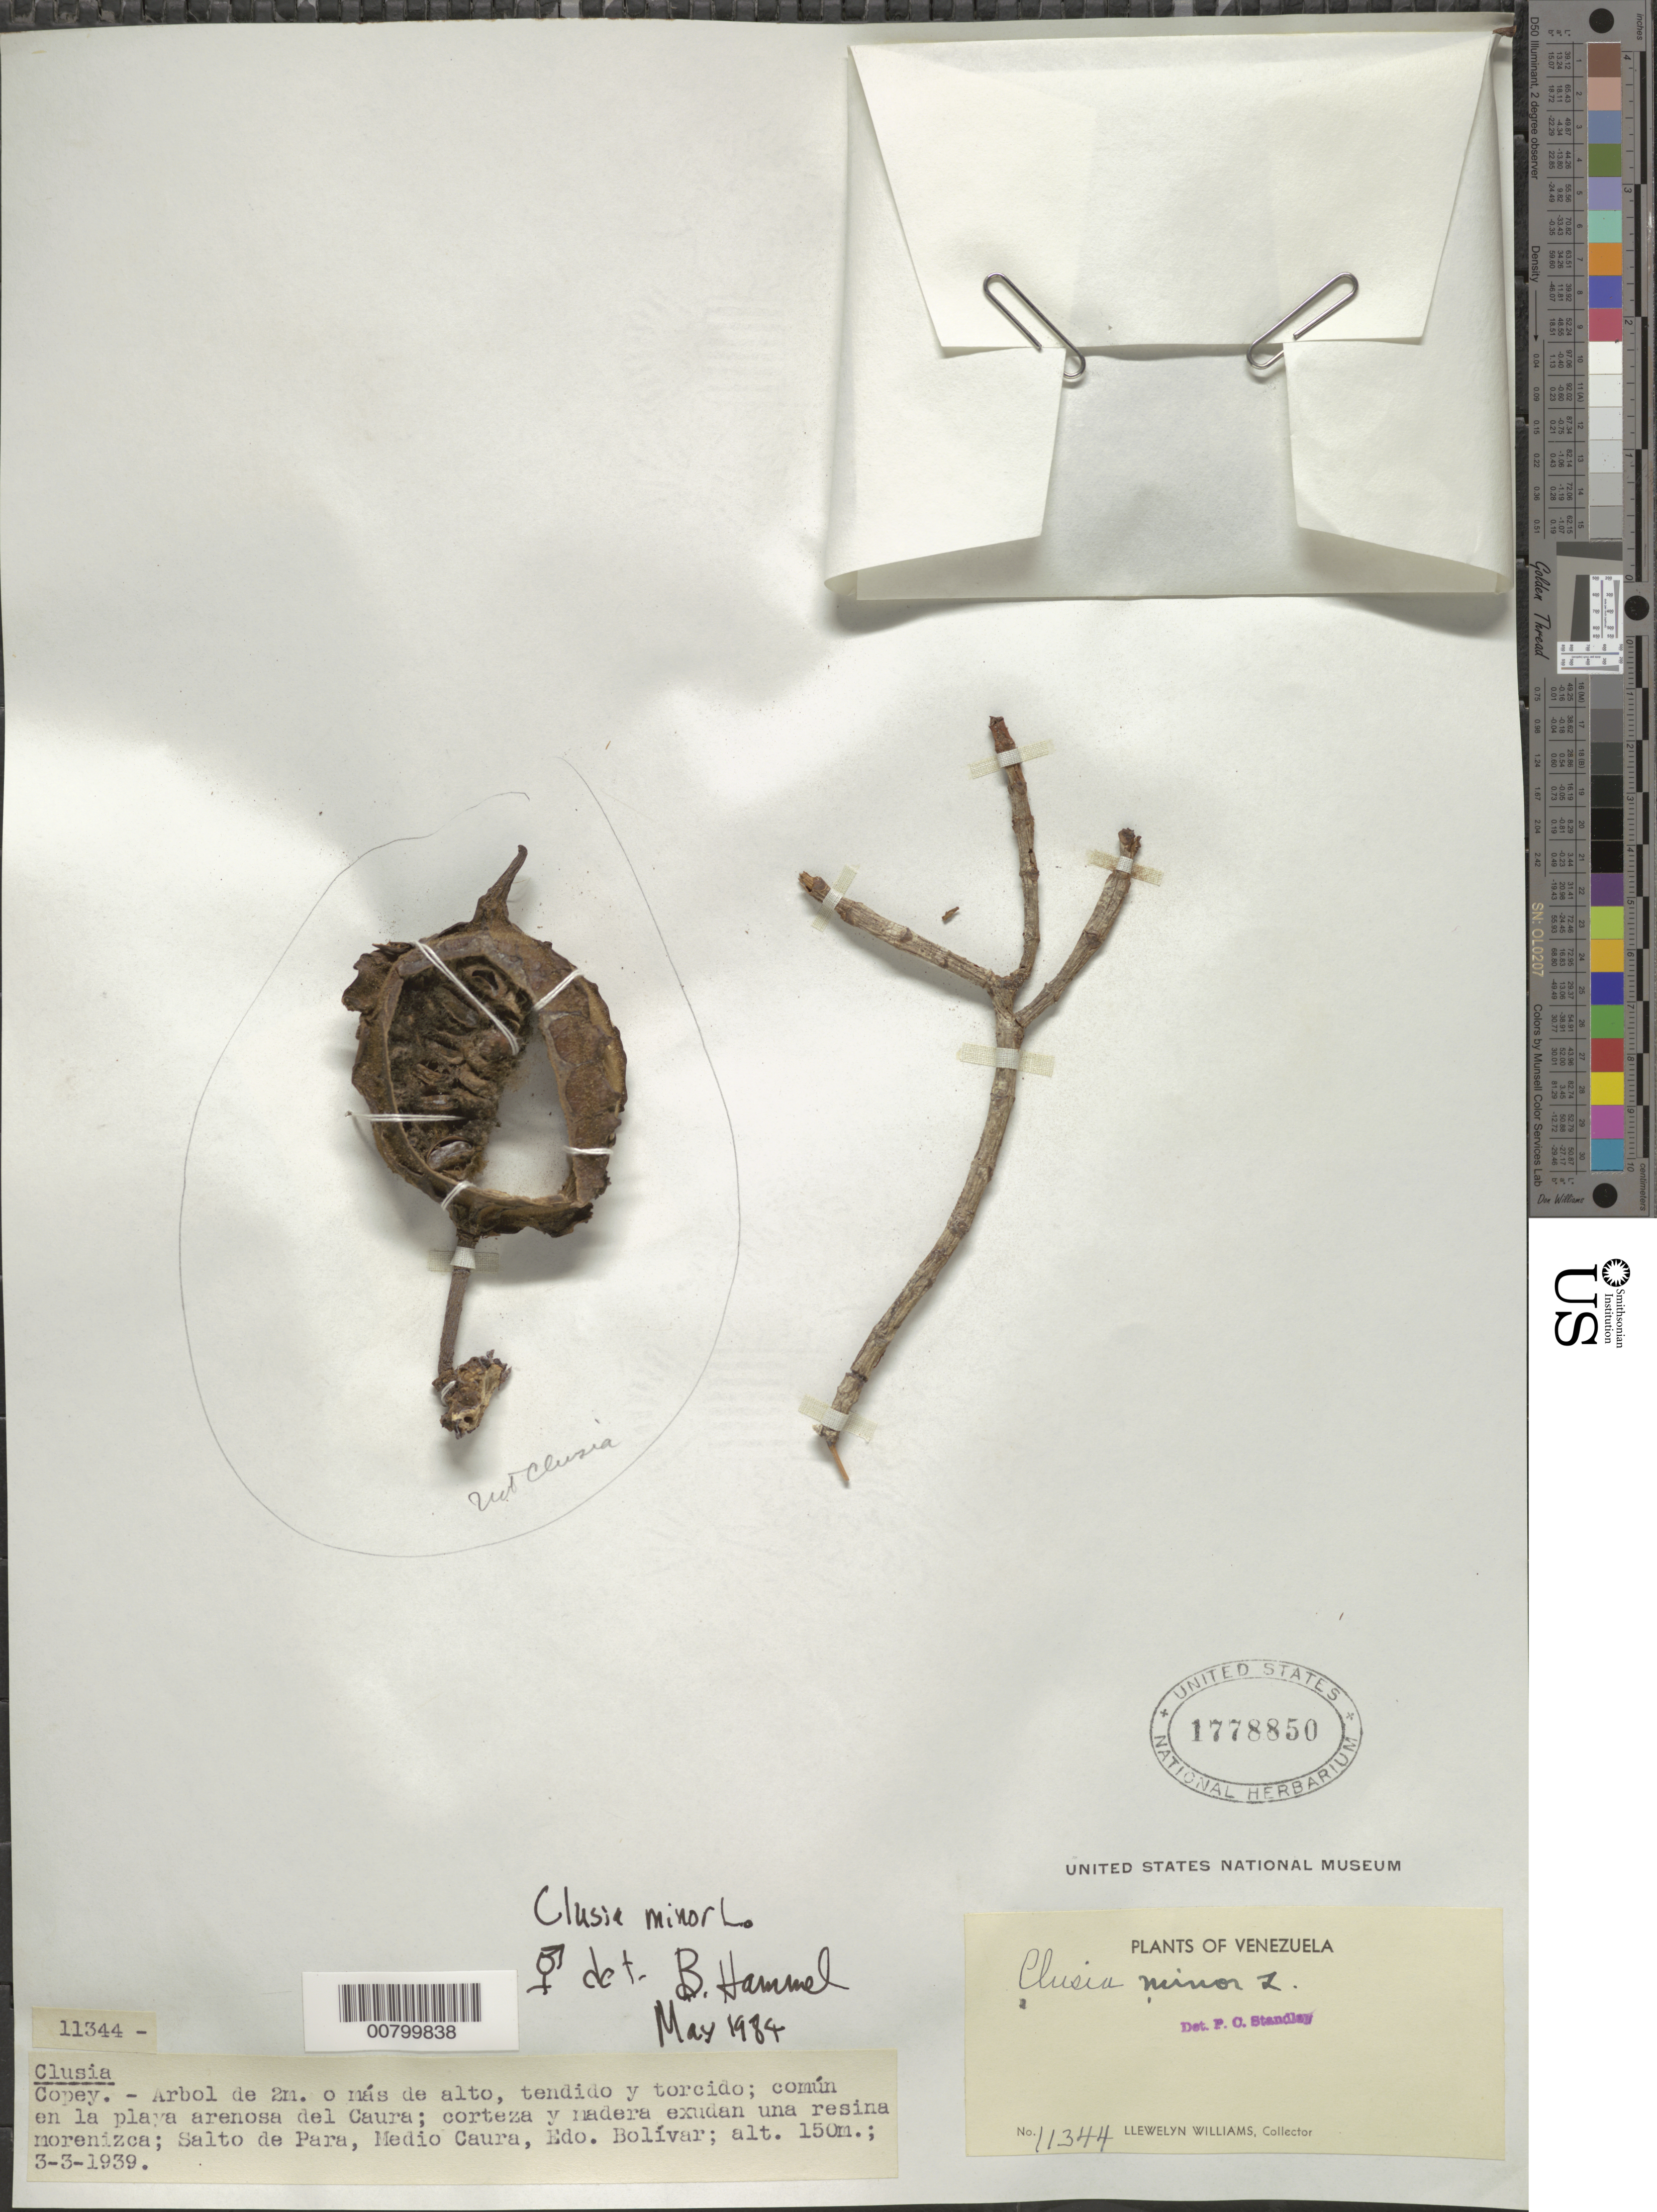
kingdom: Plantae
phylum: Tracheophyta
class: Magnoliopsida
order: Malpighiales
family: Clusiaceae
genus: Clusia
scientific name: Clusia minor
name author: L.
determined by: Hammel, Barry E., (MO), Missouri Botanical Garden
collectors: Ll. Williams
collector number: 11344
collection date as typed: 3-Mar-39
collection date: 1939-03-03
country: Venezuela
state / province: Bolívar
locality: Salto de Para, Medio Caura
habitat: Playas arenosas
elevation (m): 150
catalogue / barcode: US 1778850